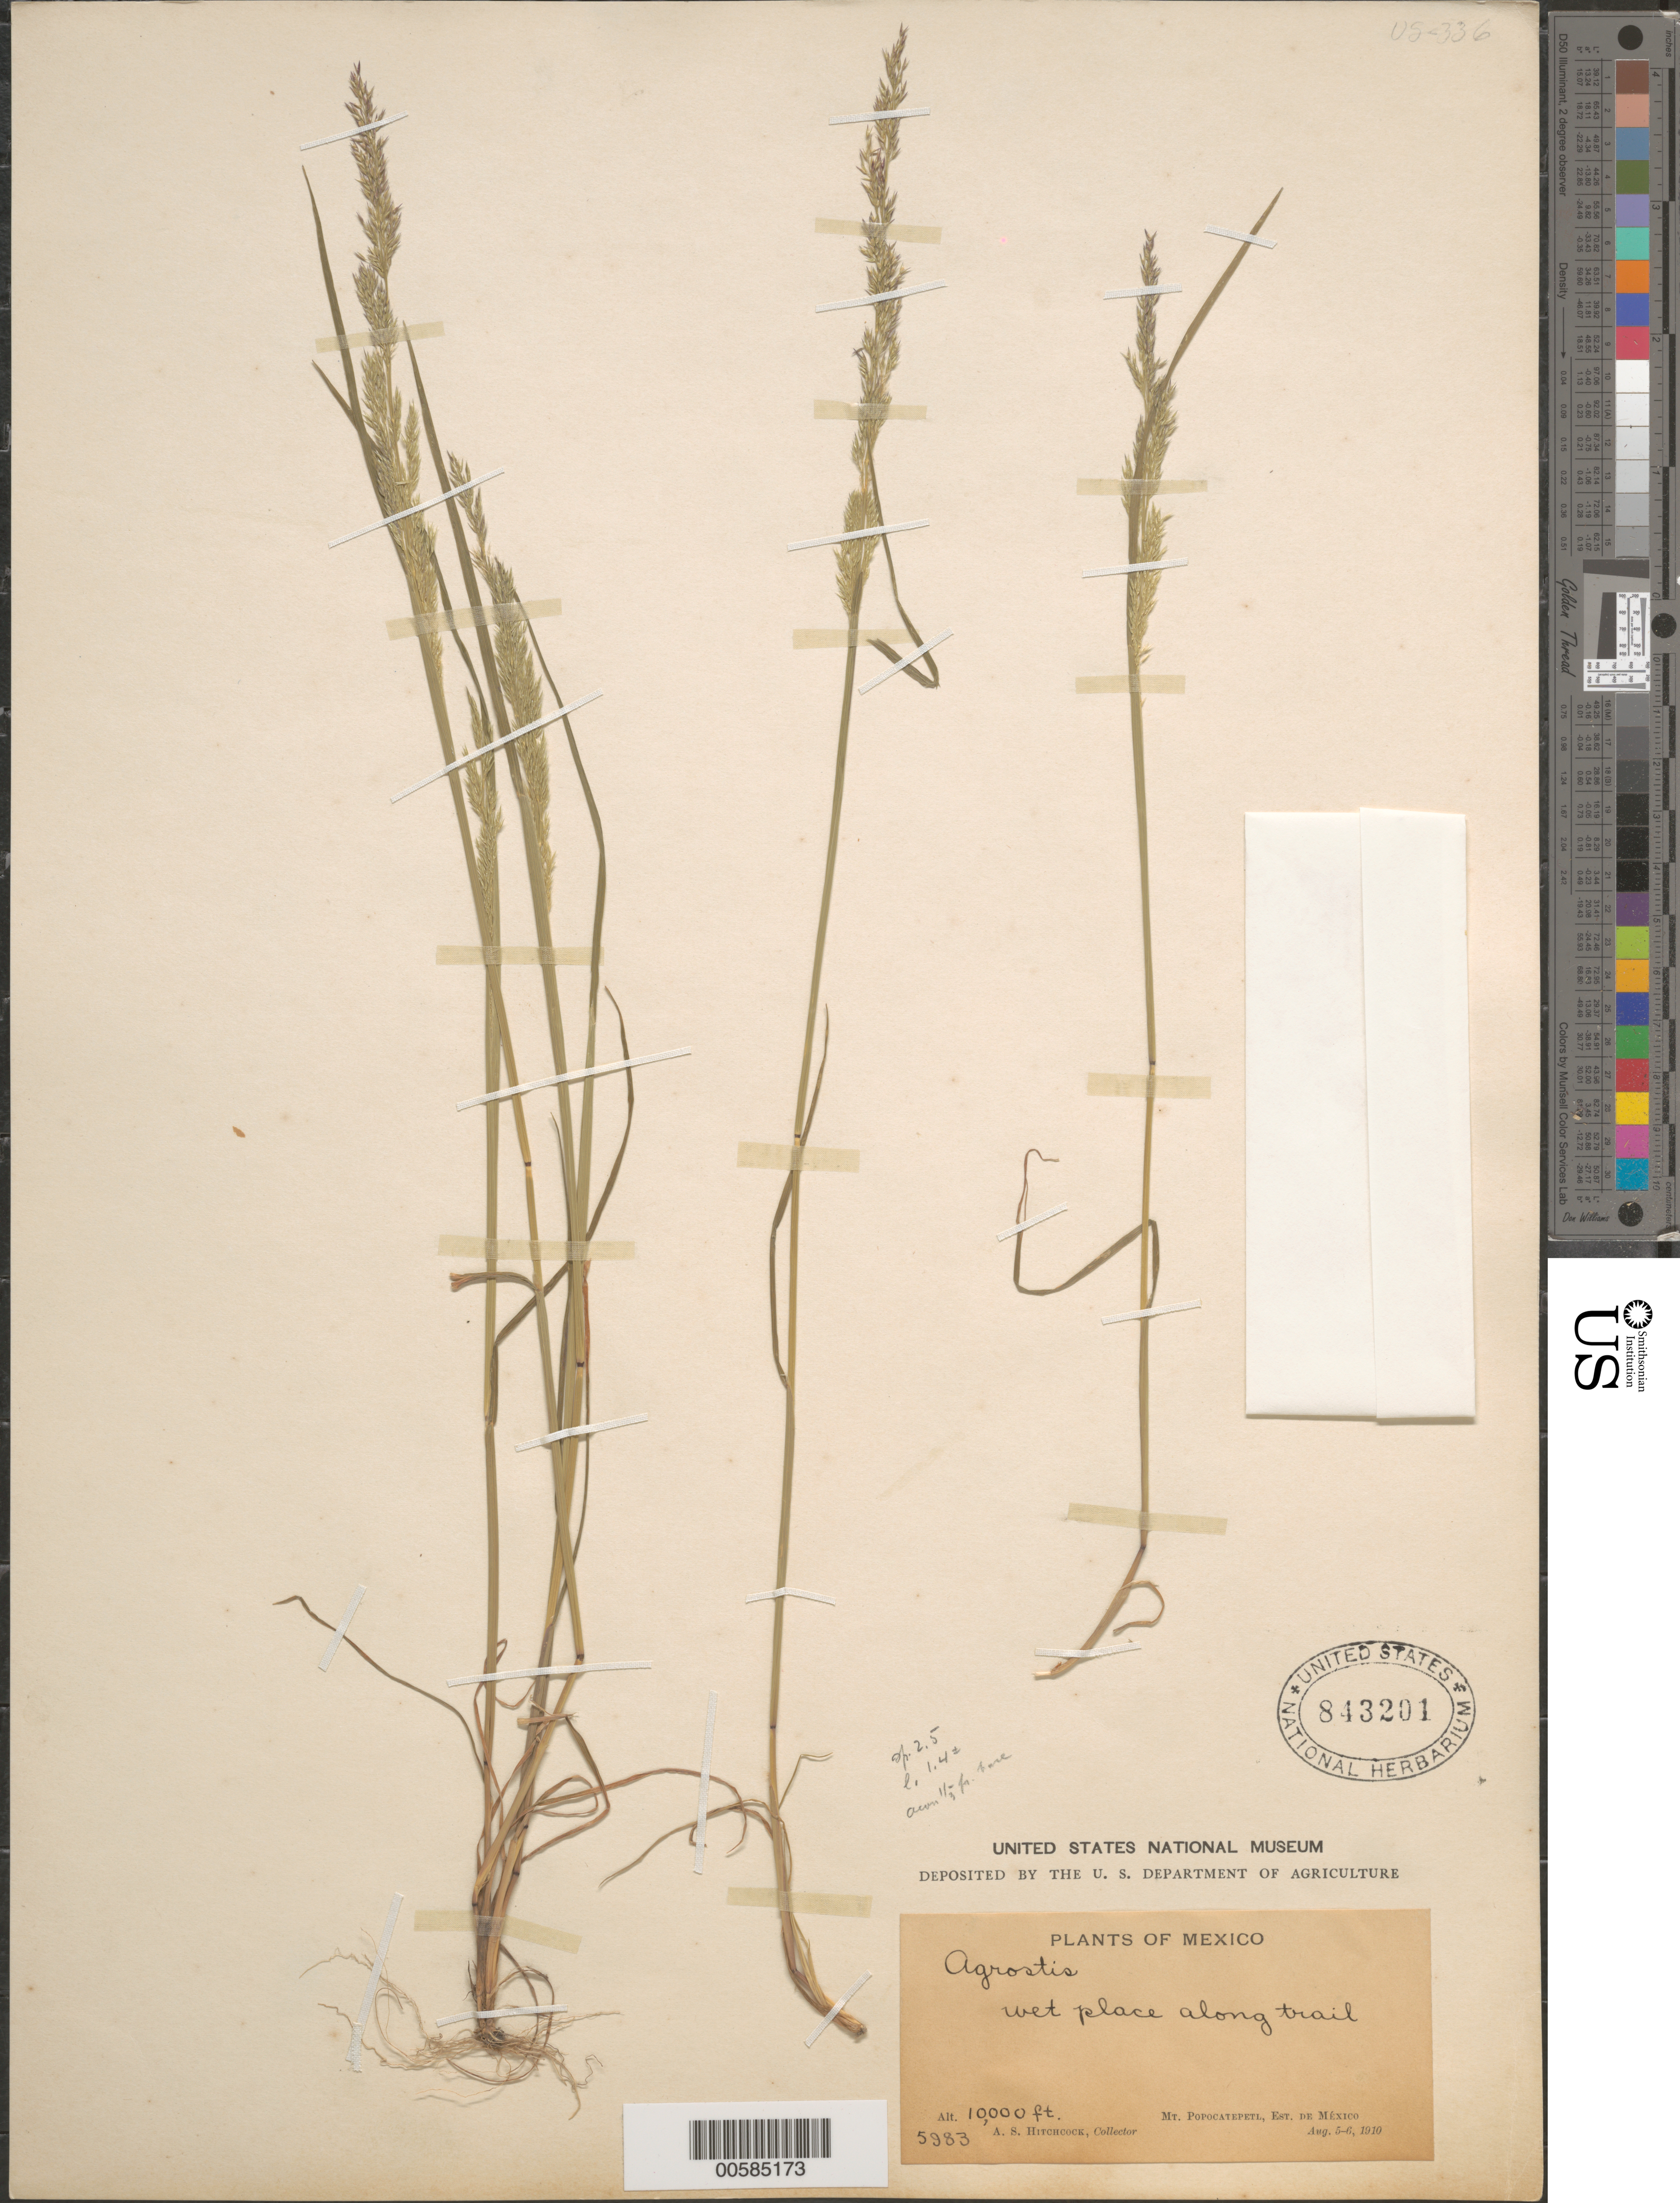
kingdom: Plantae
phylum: Tracheophyta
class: Liliopsida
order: Poales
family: Poaceae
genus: Agrostis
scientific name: Agrostis sp.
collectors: A. S. Hitchcock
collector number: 5983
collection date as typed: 5 Aug 1910 to 6 Aug 1910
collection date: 1910-08-05/1910-08-06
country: Mexico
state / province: México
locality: Mt. Popocatepetl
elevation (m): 3048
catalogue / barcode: US 843201